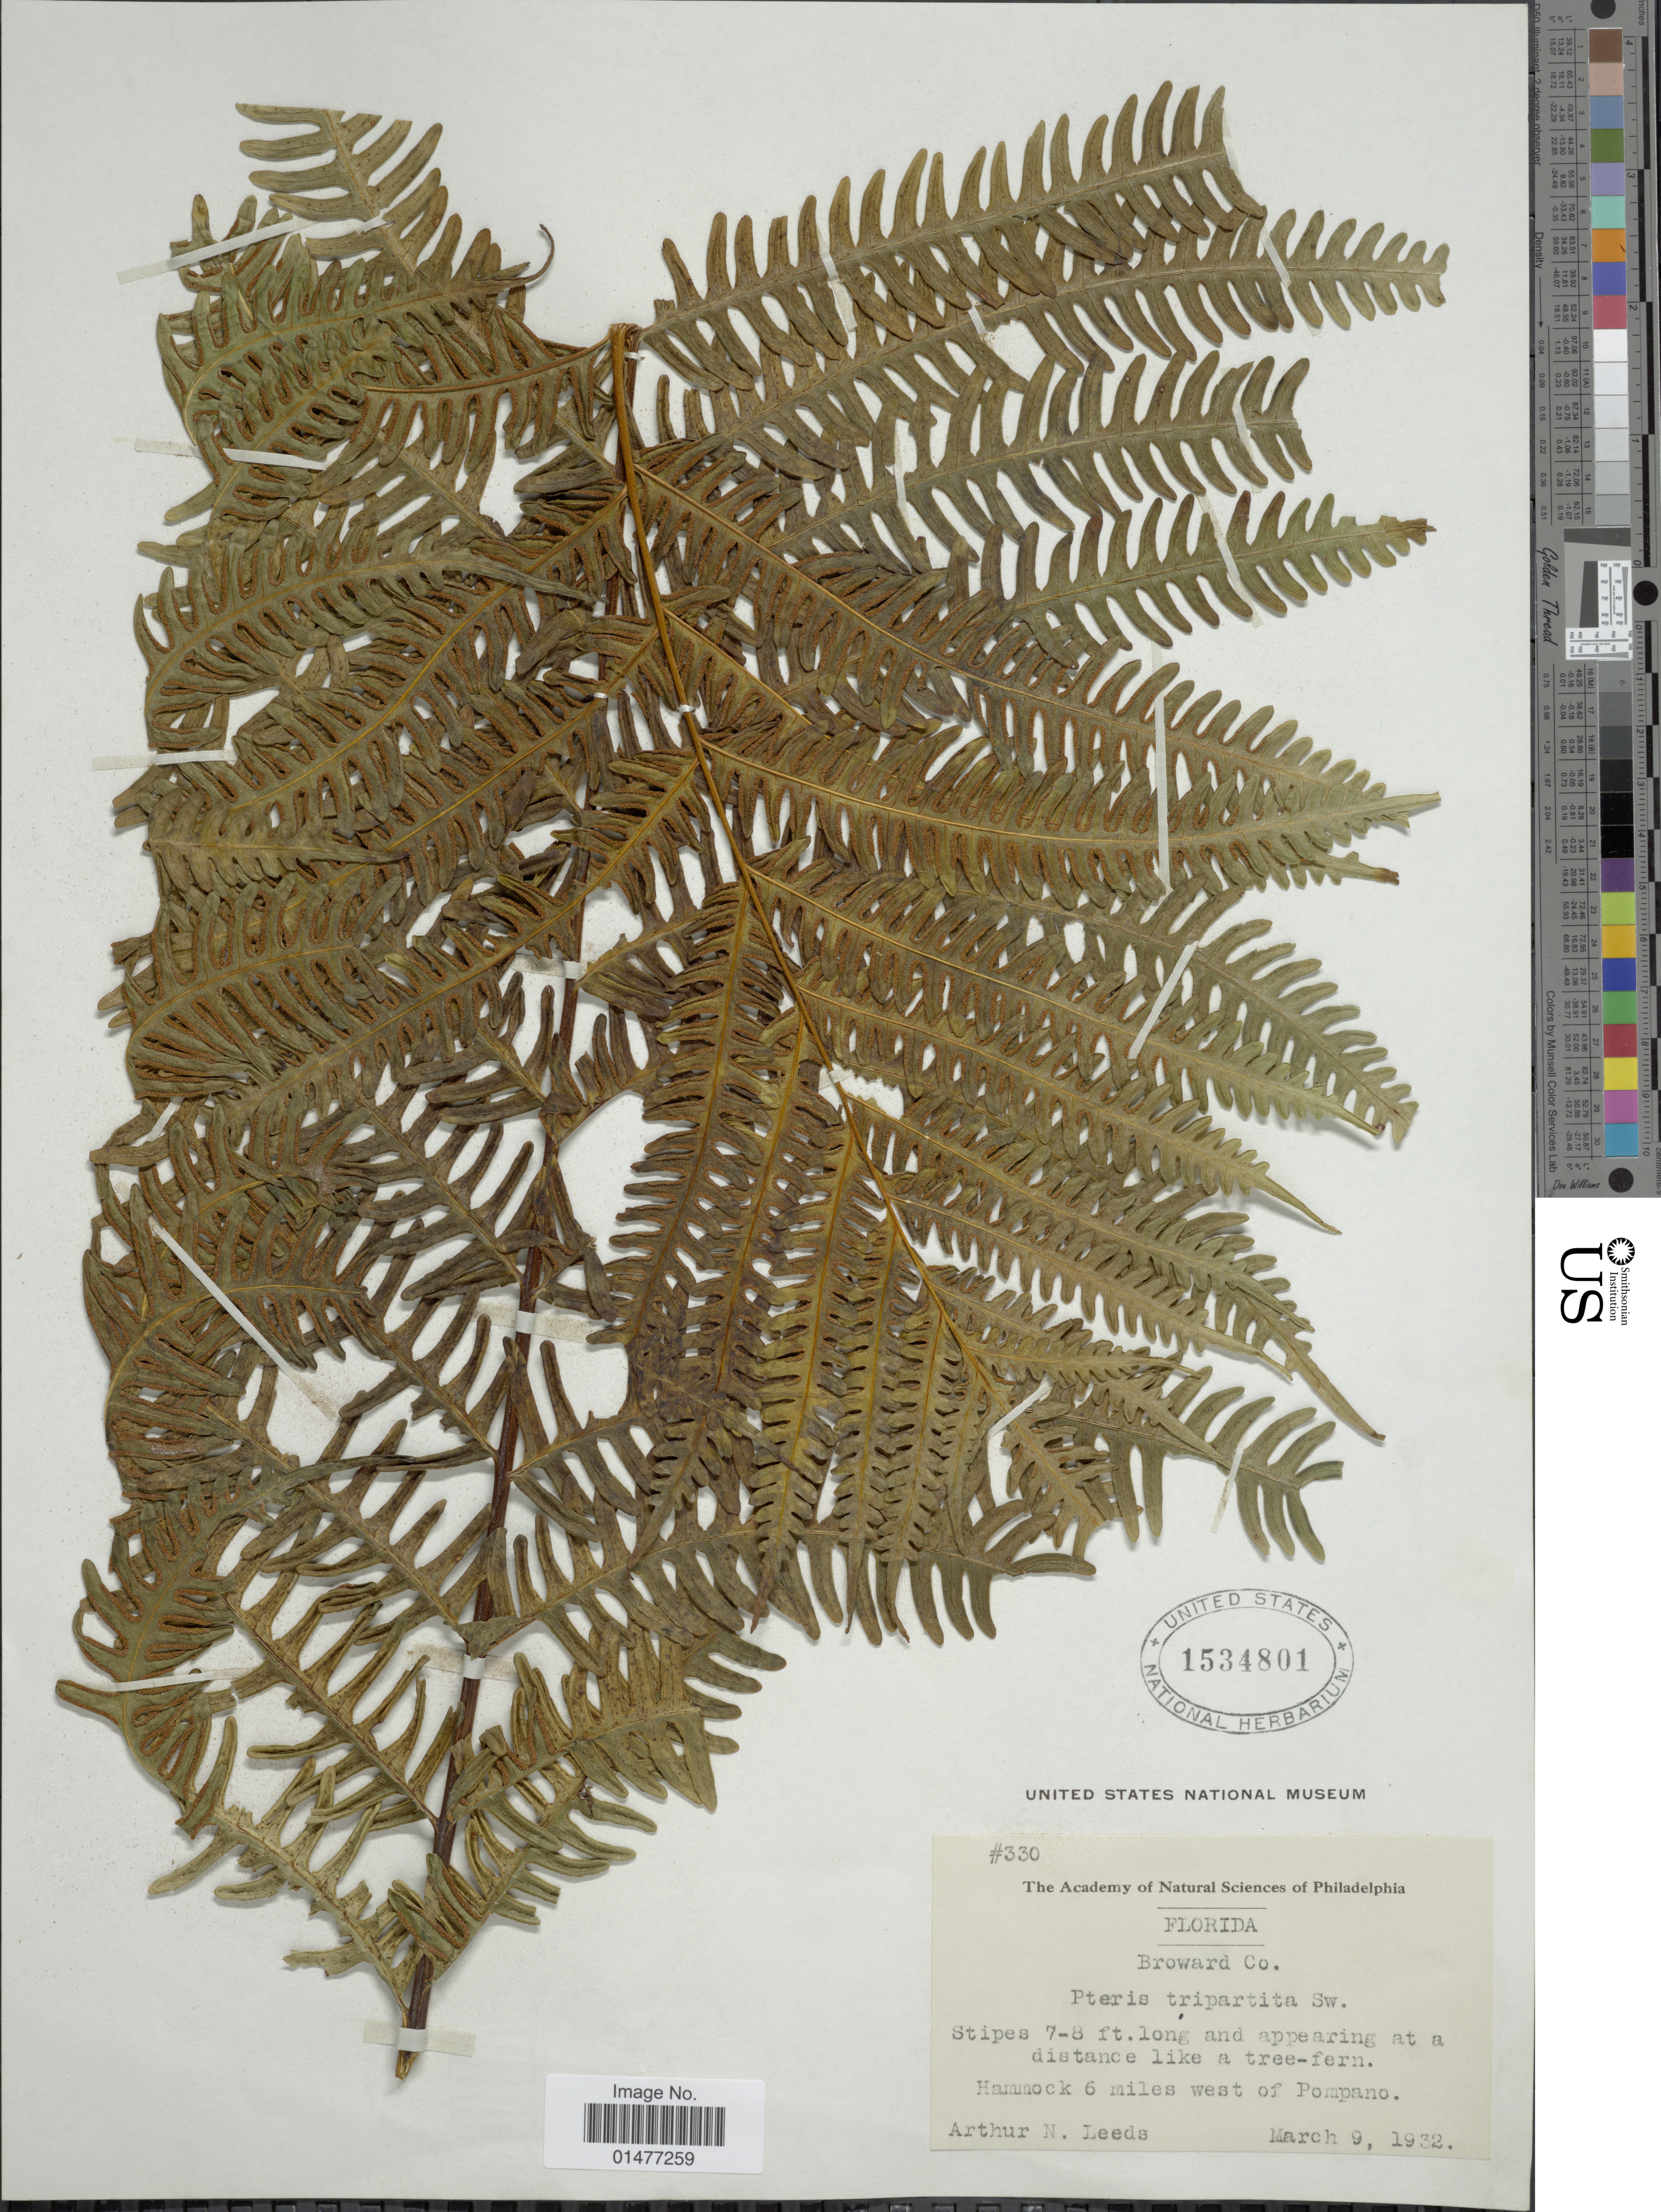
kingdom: Plantae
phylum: Tracheophyta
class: Polypodiopsida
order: Polypodiales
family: Pteridaceae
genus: Pteris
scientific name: Pteris tripartita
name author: Sw.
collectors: A. N. Leeds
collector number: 330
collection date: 1932-03-09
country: United States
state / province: Florida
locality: Broward Co., Stipes 7-8 ft. long and appearing at a distance like a tree-ferm, Hammock 6 miles west of Pompano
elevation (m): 2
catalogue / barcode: US 1534801